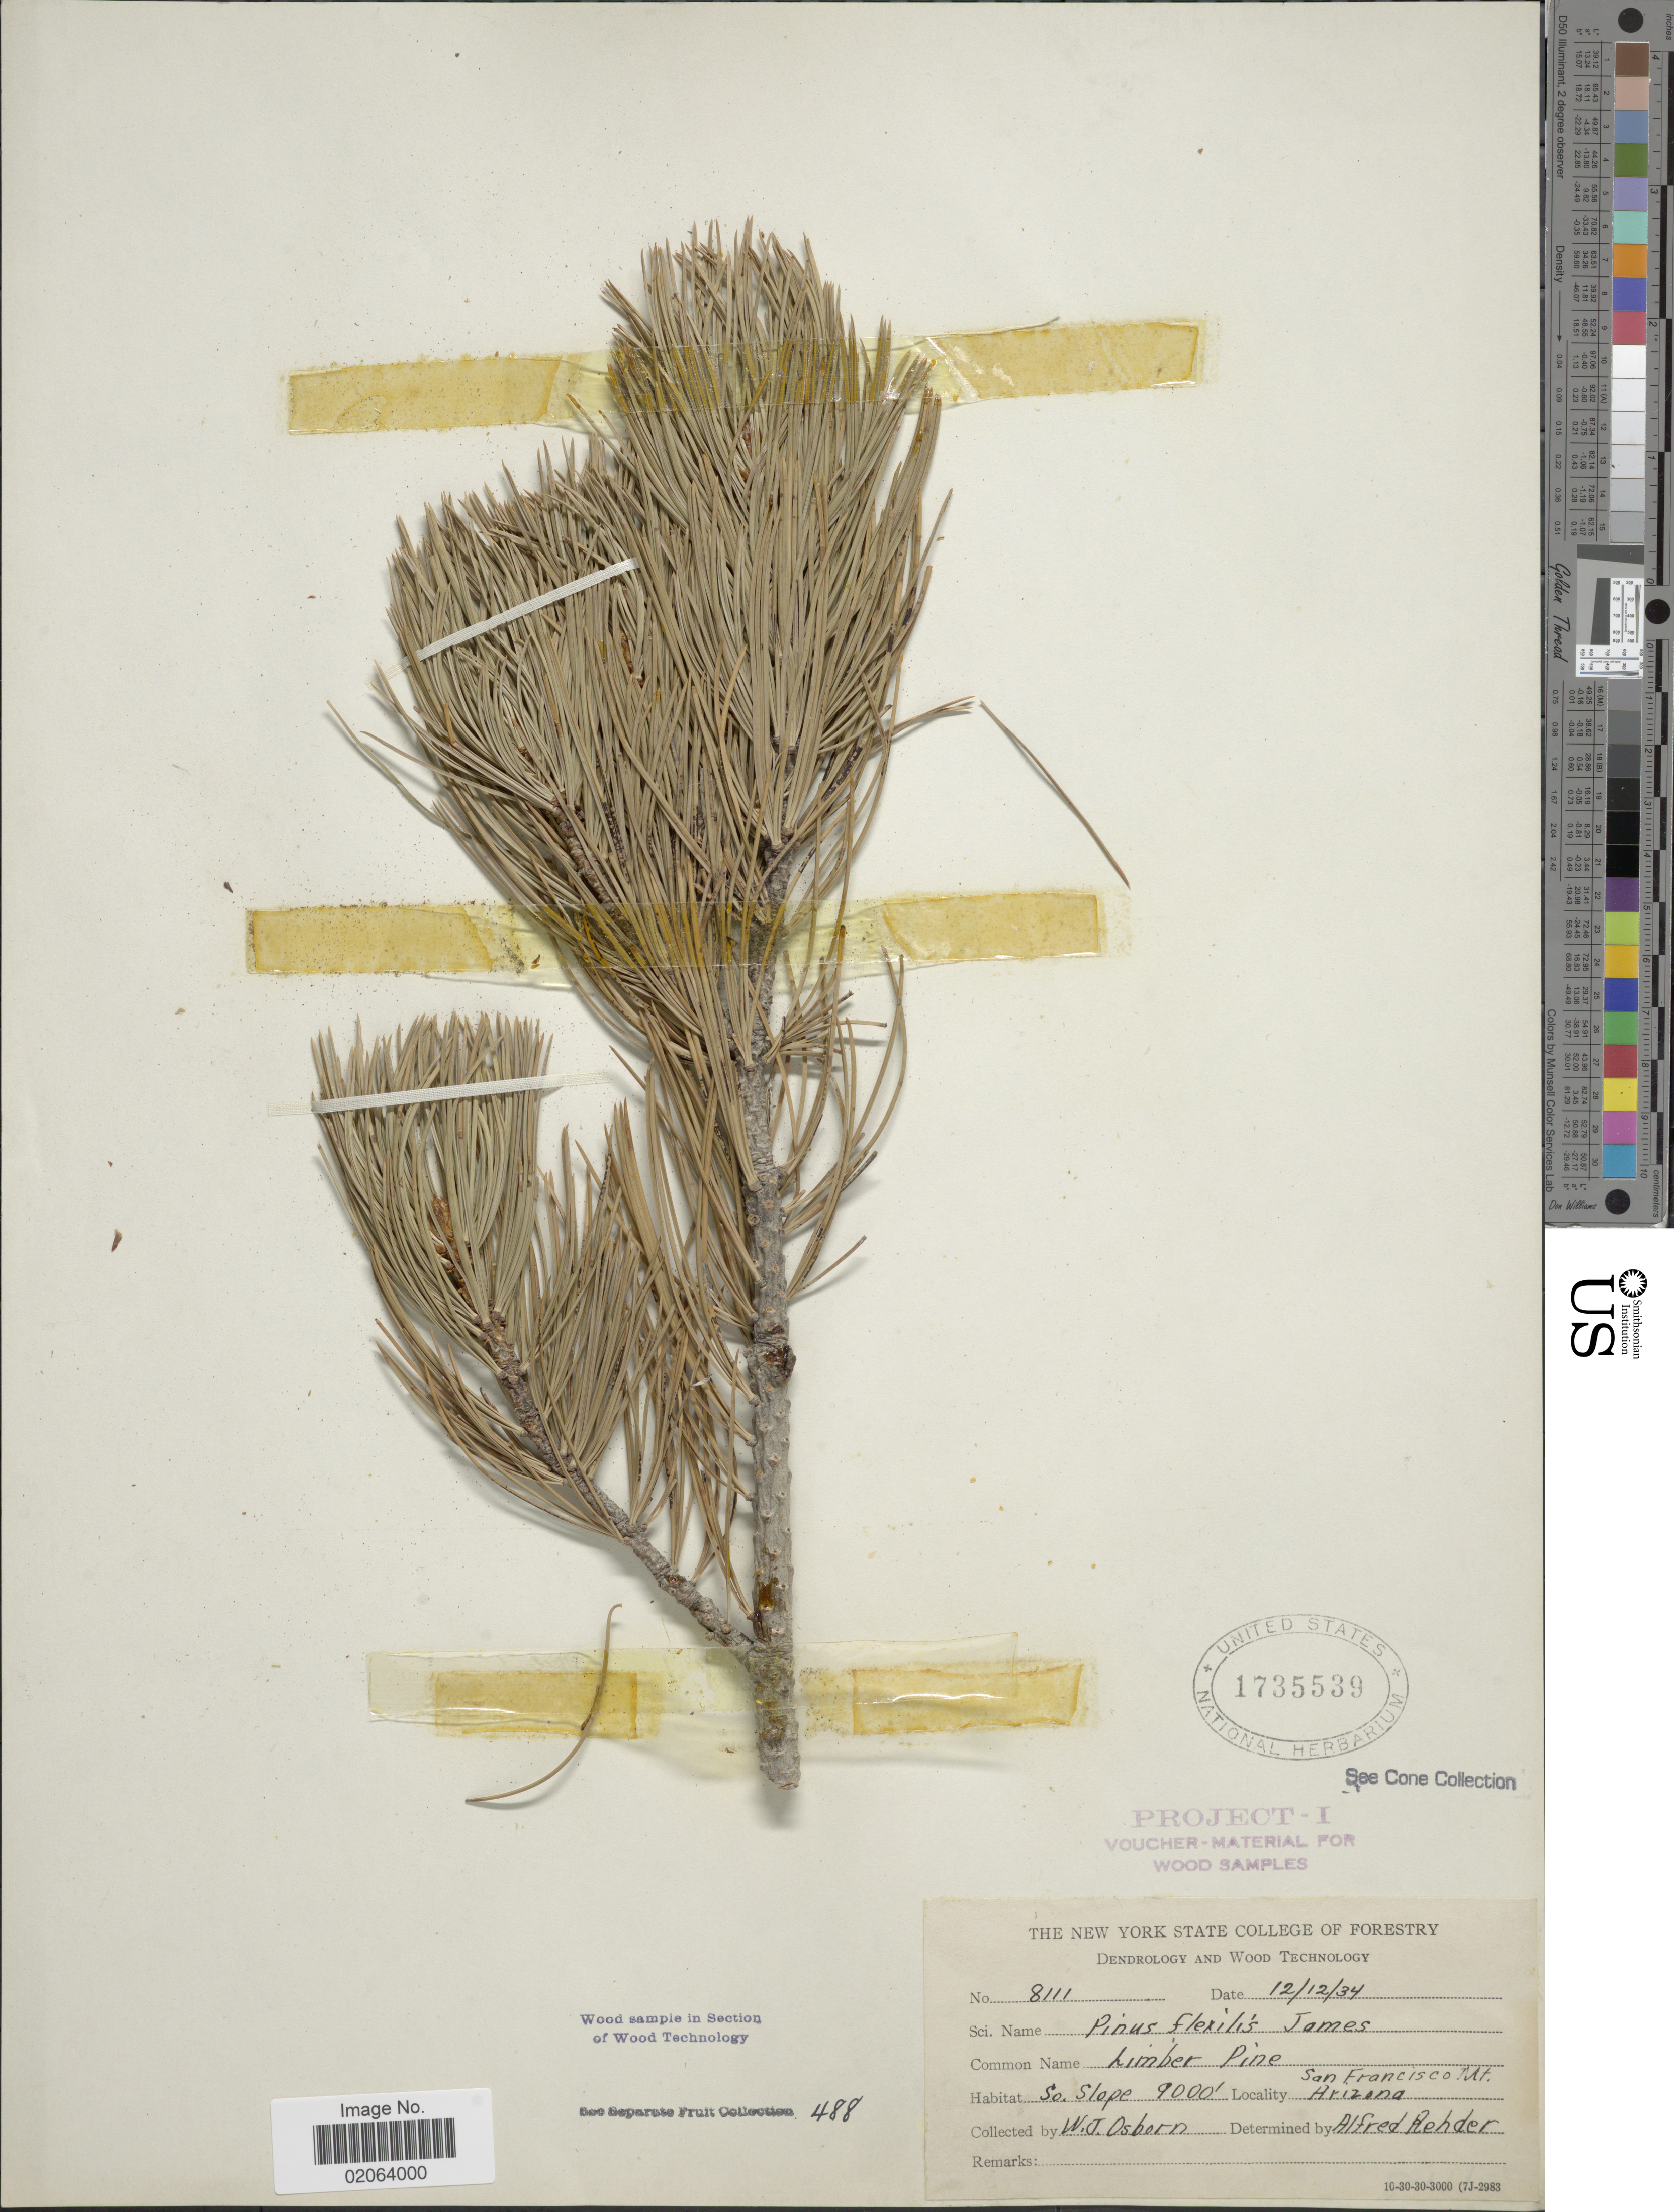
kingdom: Plantae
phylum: Tracheophyta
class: Pinopsida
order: Pinales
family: Pinaceae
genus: Pinus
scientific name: Pinus flexilis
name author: E. James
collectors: W. Osborn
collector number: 8111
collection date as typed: Transcribed d/m/y: 12/12/34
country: United States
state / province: Arizona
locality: San Francisco Mt.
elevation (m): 2743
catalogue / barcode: US 1735539